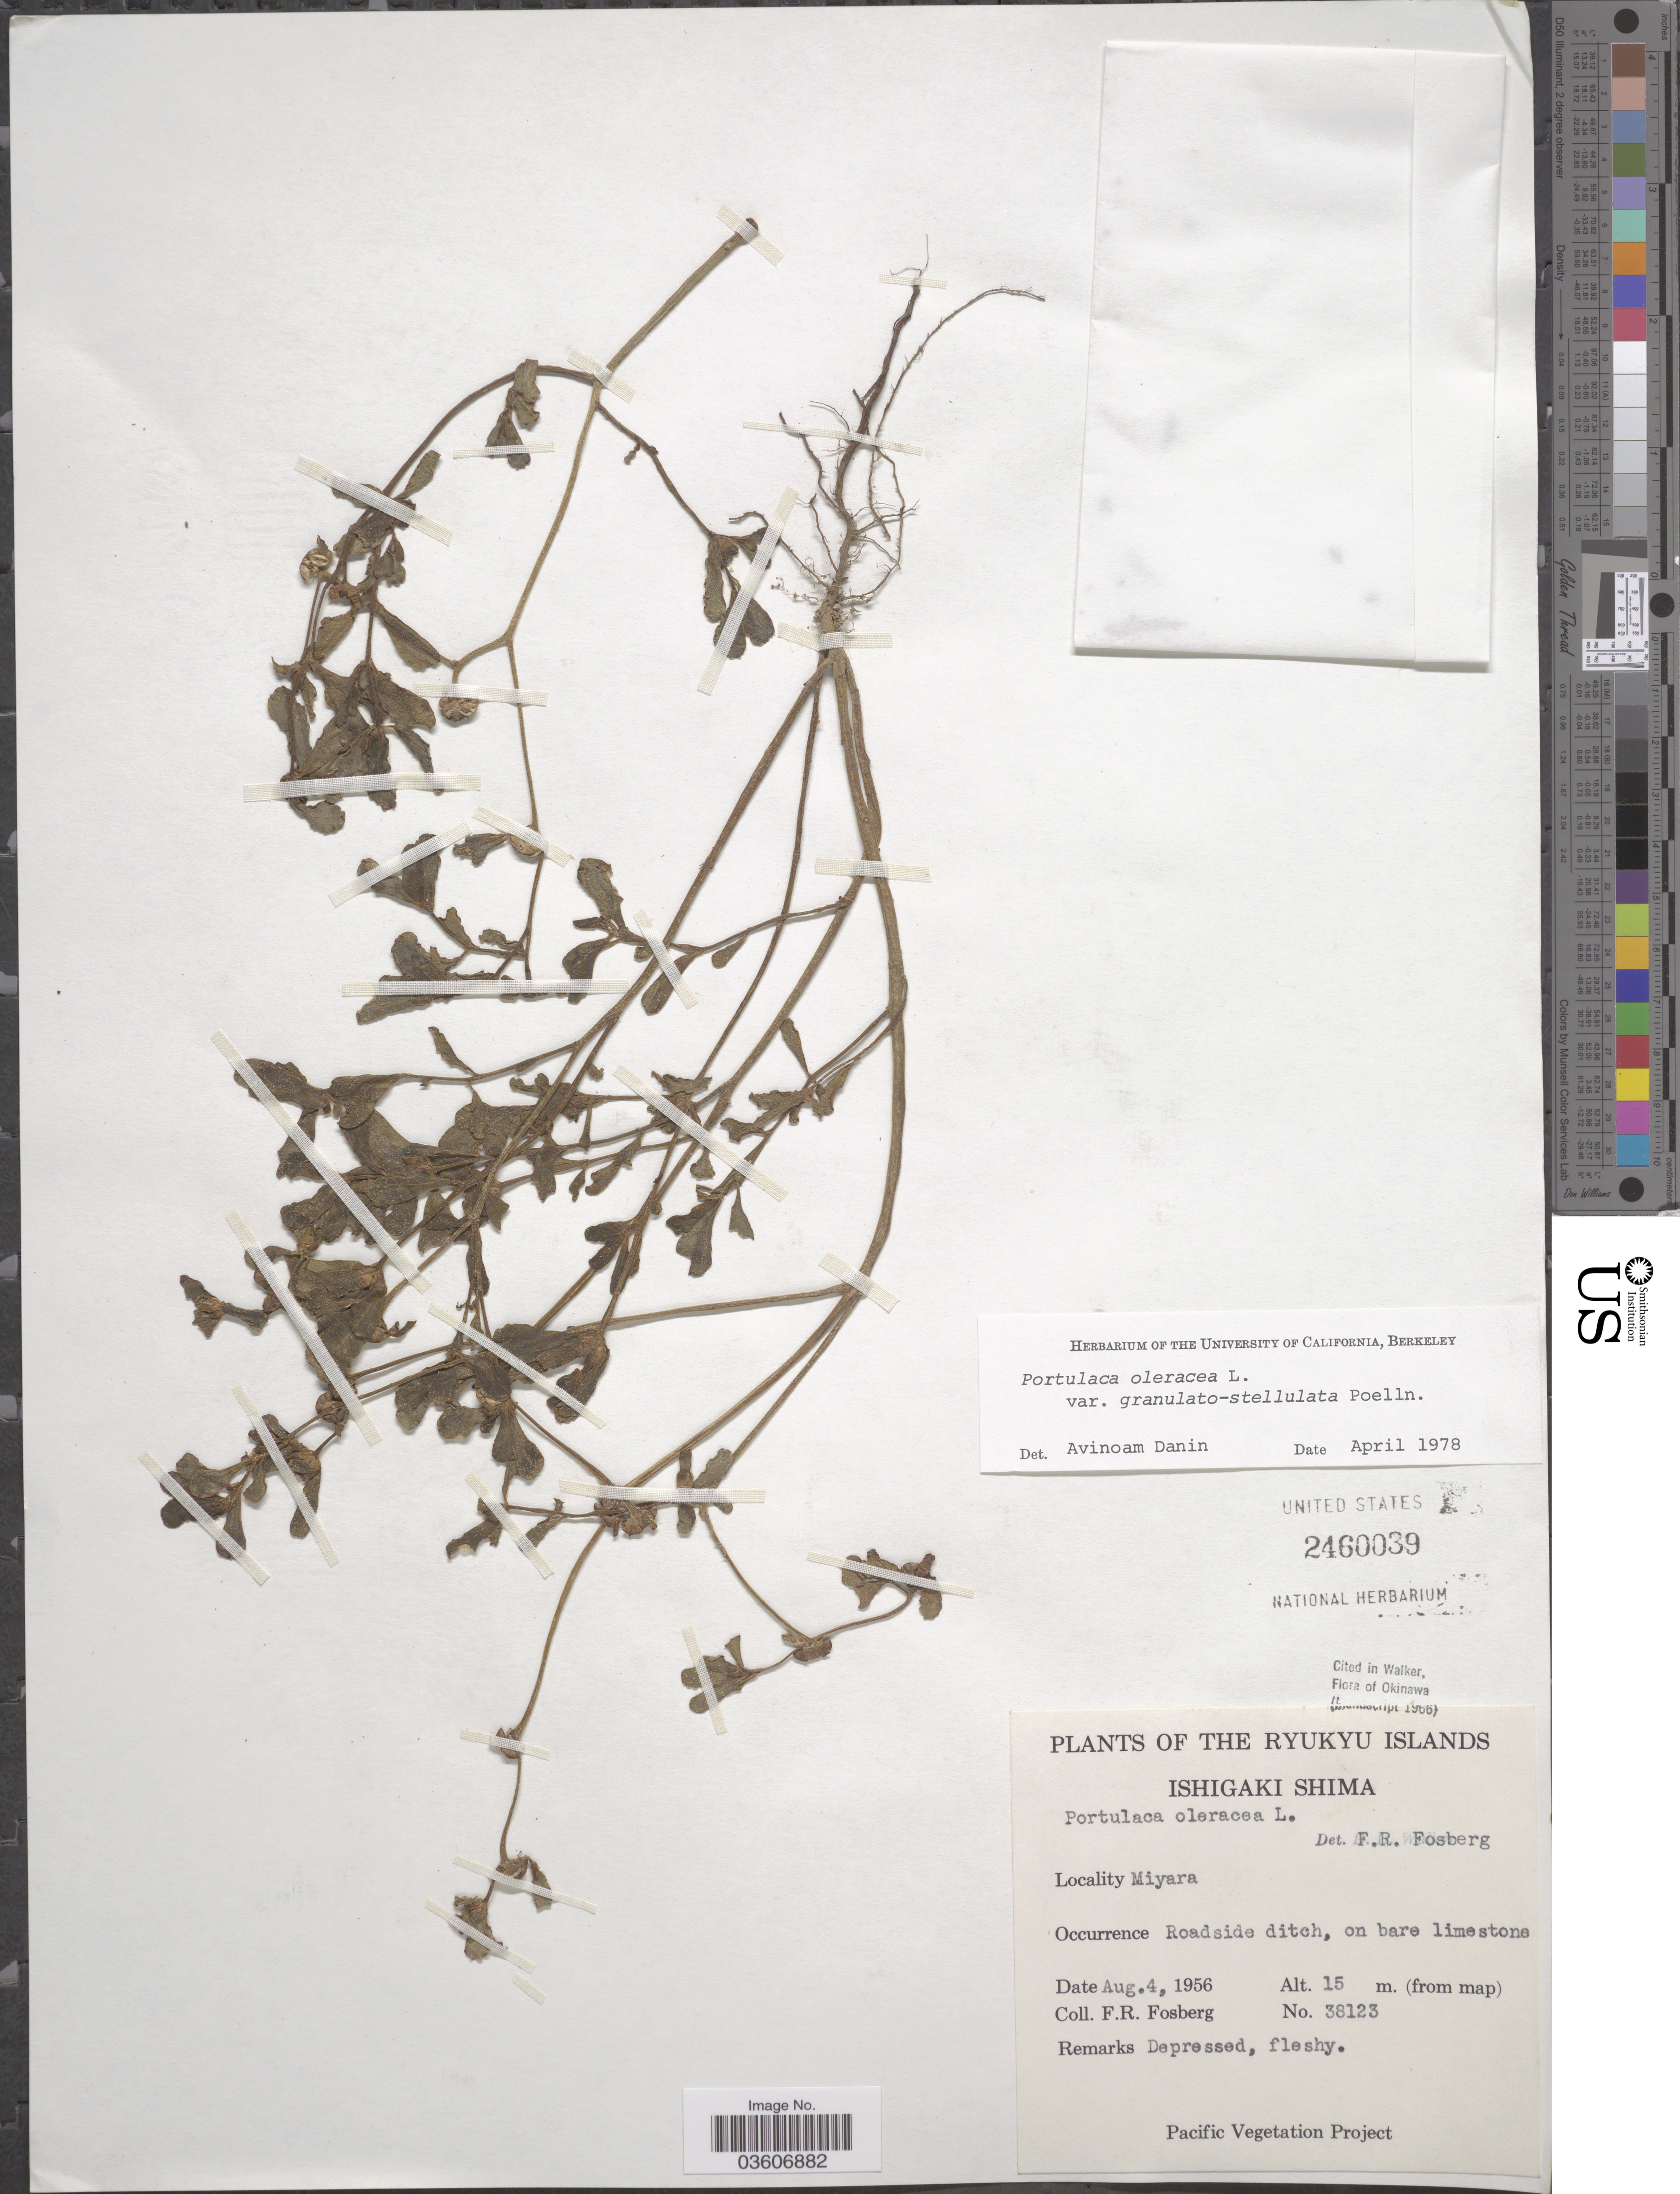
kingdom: Plantae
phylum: Tracheophyta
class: Magnoliopsida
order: Caryophyllales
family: Portulacaceae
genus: Portulaca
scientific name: Portulaca oleracea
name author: L.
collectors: F. R. Fosberg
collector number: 38123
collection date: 1956-08-04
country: Japan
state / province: Okinawa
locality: The Ryukyu Islands, Ishigaki Shima. Miyara.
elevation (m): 15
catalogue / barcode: US 2460039